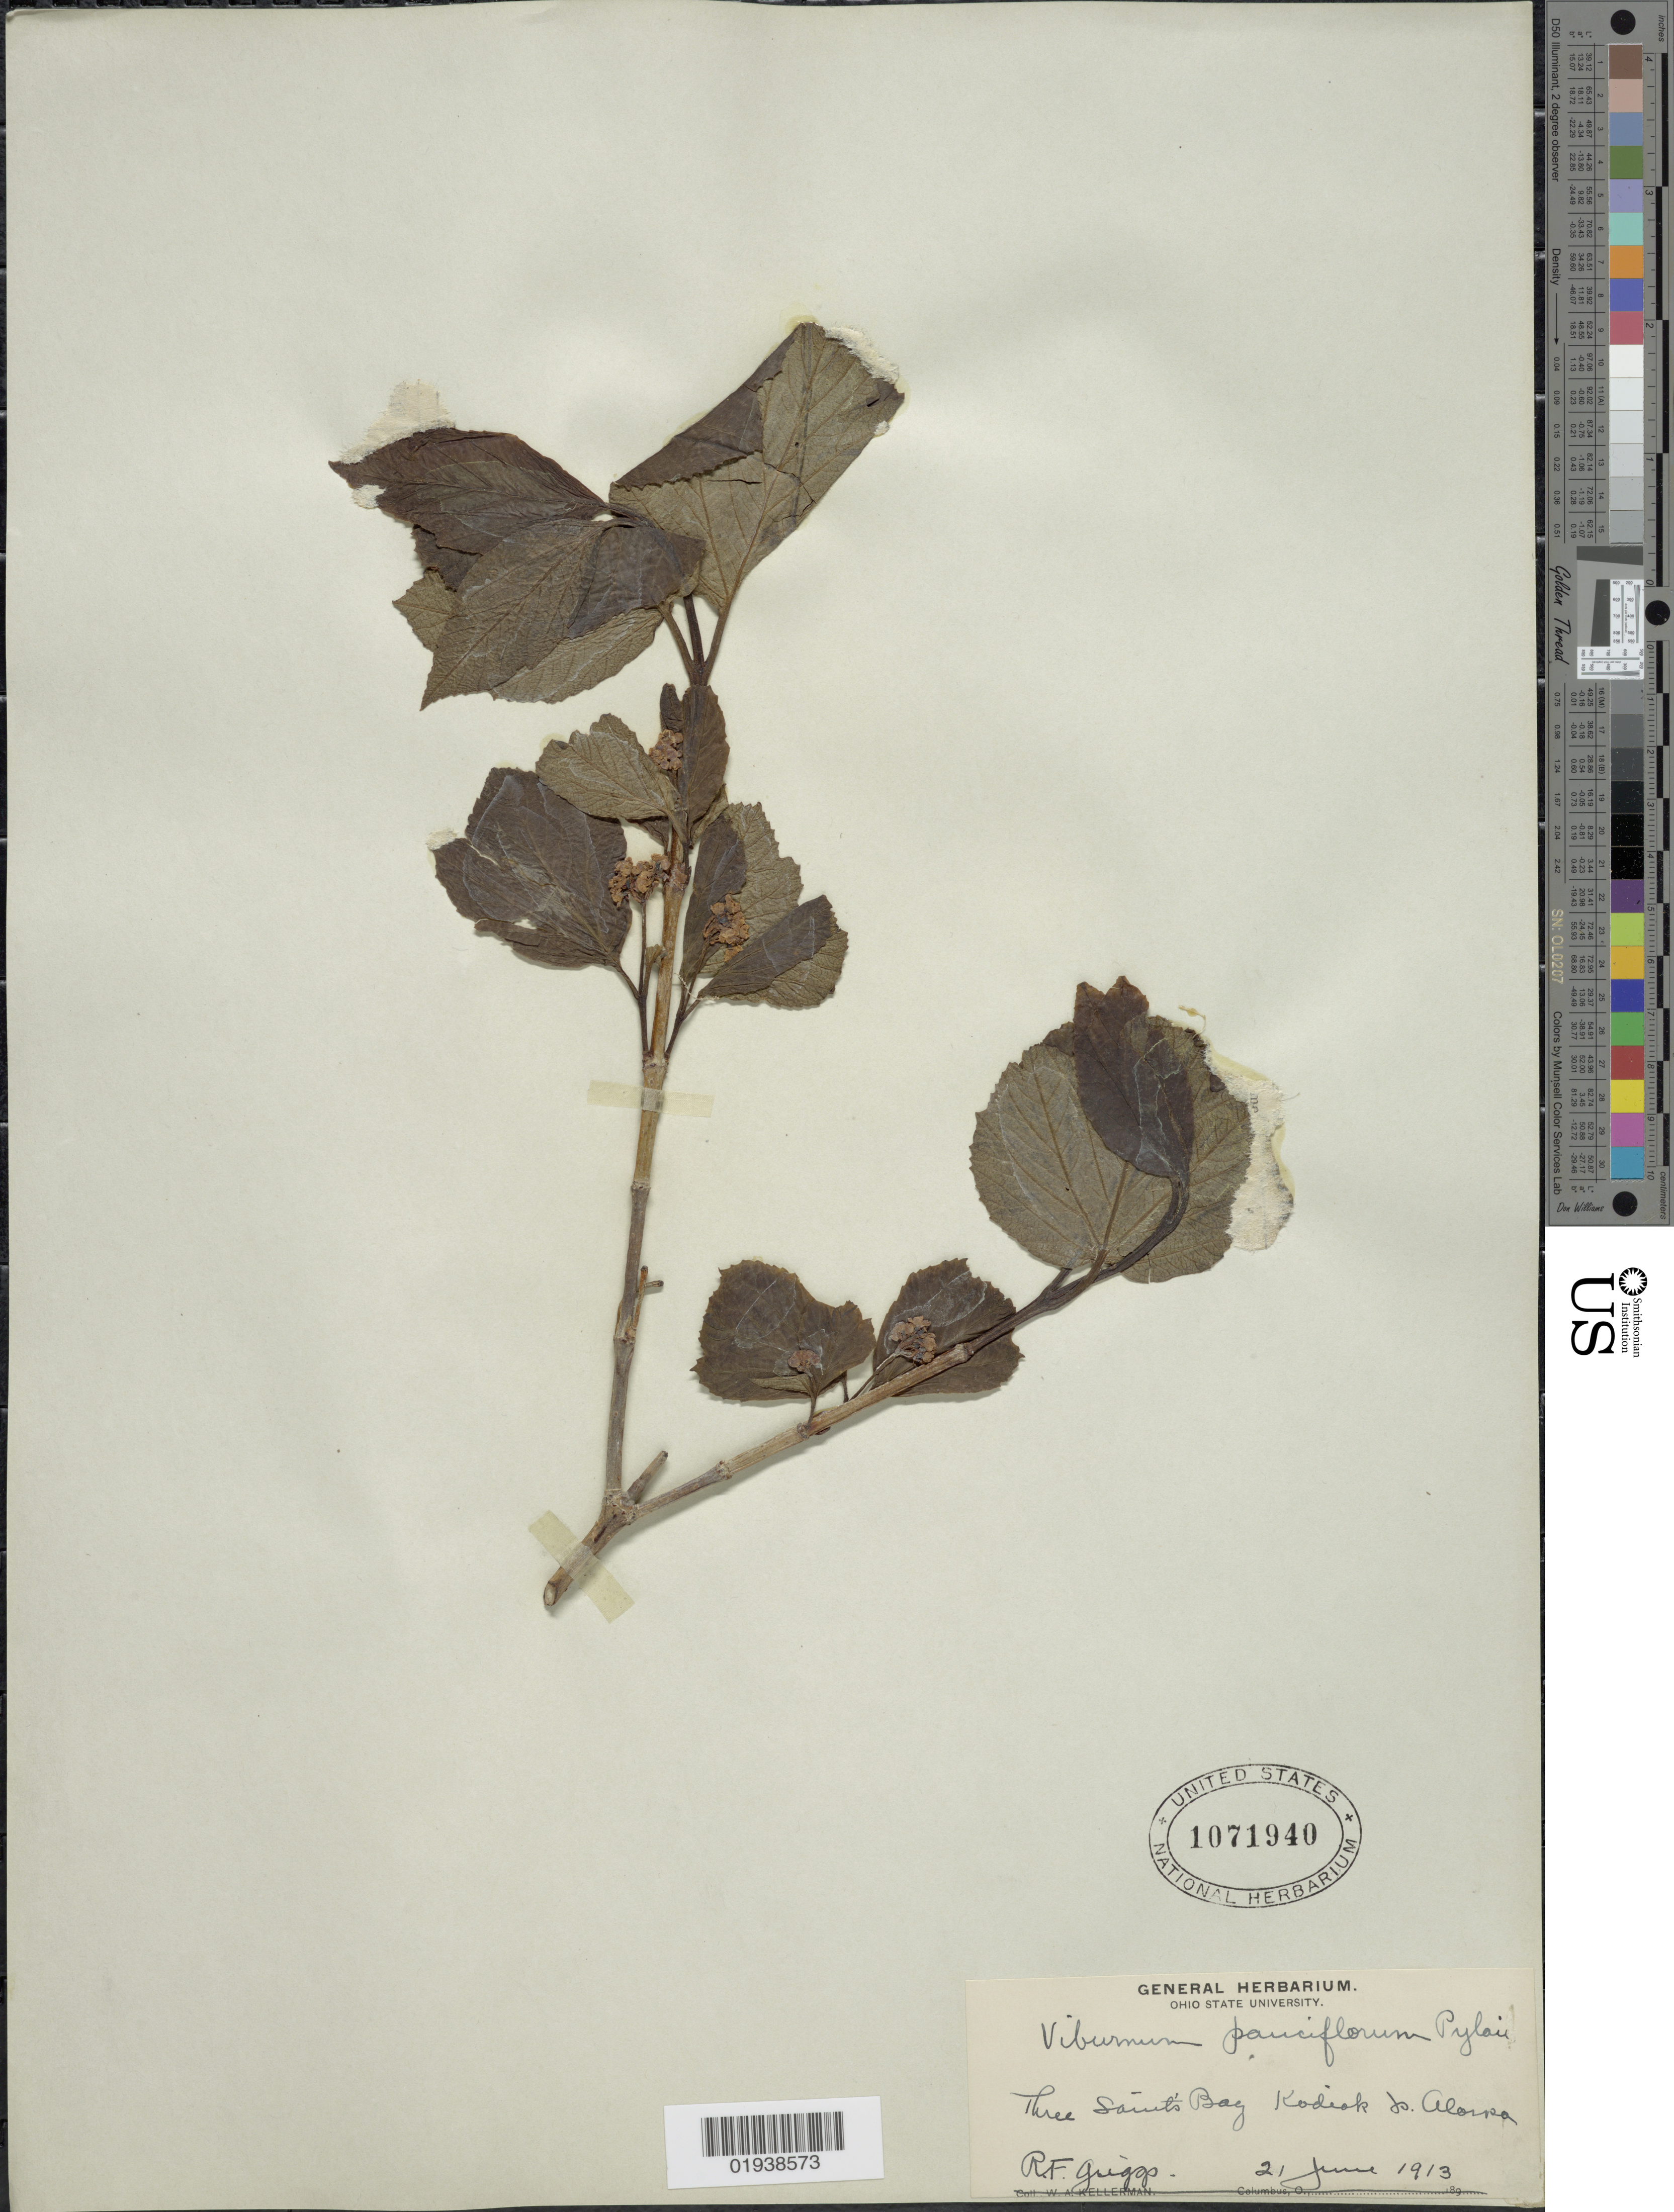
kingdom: Plantae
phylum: Tracheophyta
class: Magnoliopsida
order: Dipsacales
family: Viburnaceae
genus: Viburnum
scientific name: Viburnum edule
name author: (Michx.) Raf.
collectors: R. F. Griggs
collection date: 1913-06-21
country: United States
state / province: Alaska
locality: Three Saint's Bay, Kodiak Is.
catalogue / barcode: US 1071940